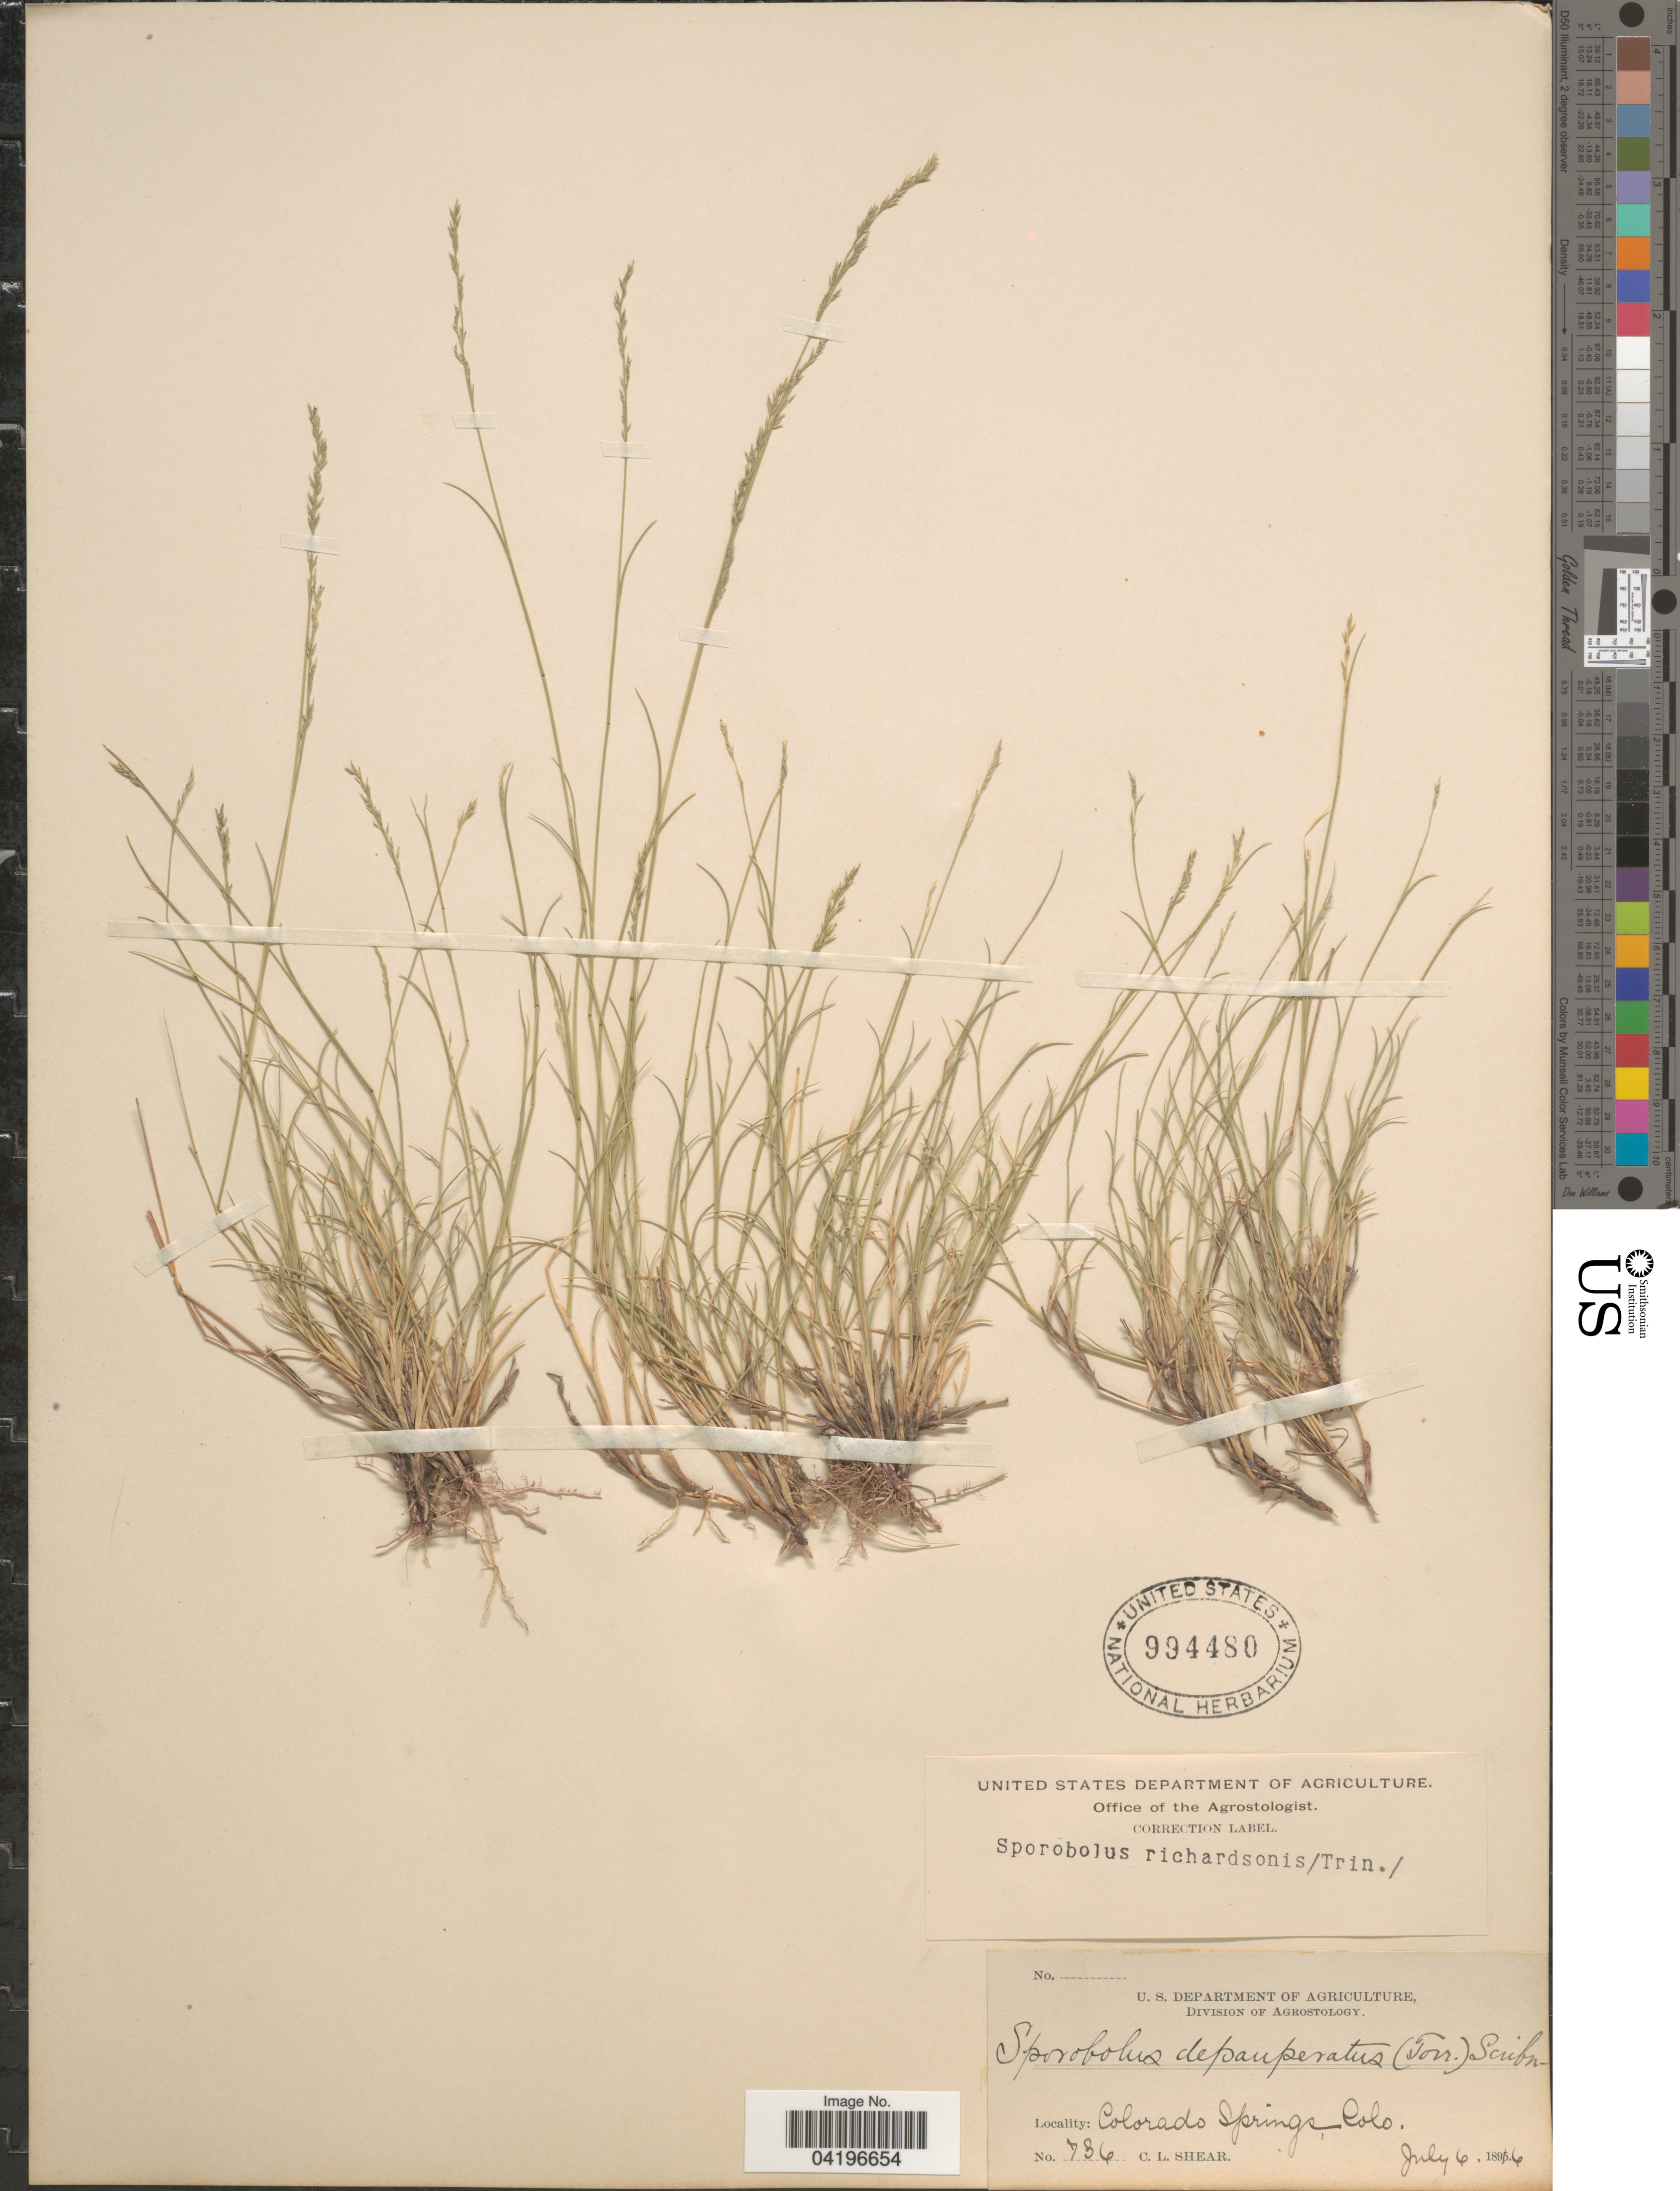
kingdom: Plantae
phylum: Tracheophyta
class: Liliopsida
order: Poales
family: Poaceae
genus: Muhlenbergia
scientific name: Muhlenbergia richardsonis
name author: (Trin.) Rydb.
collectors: C. L. Shear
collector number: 736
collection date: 1896-07-06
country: United States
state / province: Colorado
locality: Colorado Springs.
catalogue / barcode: US 994480